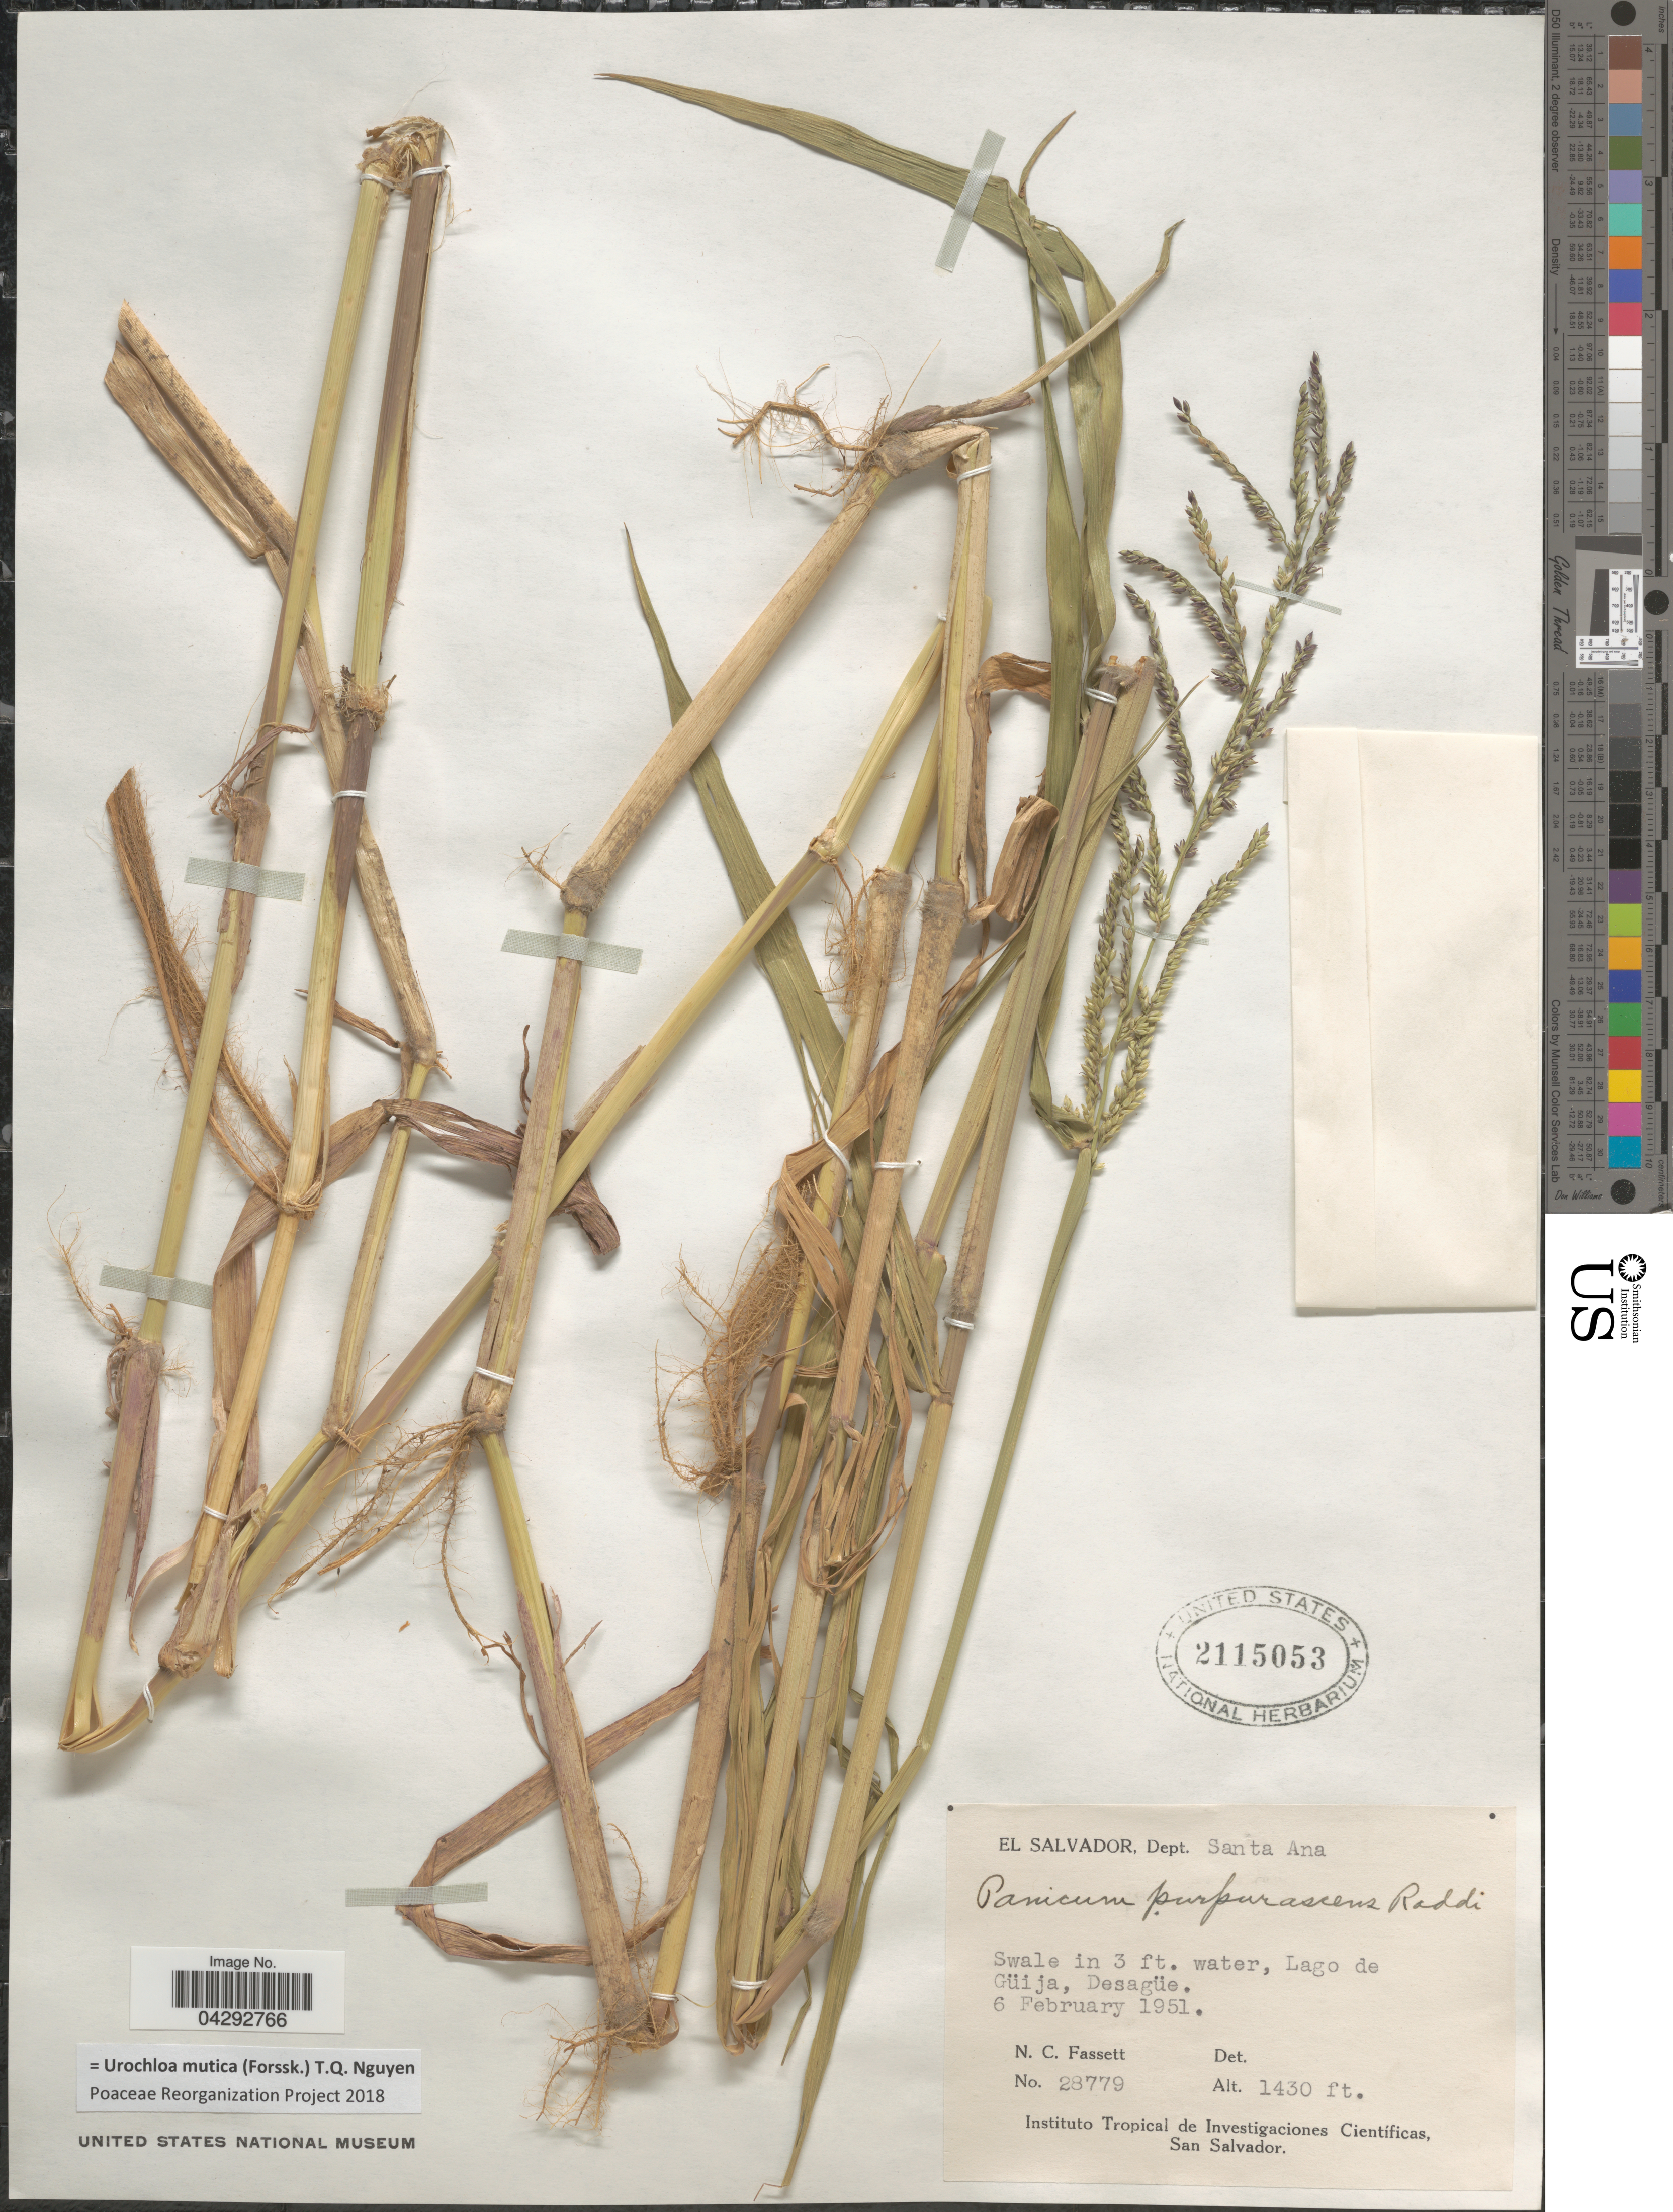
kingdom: Plantae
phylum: Tracheophyta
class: Liliopsida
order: Poales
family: Poaceae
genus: Urochloa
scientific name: Urochloa mutica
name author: (Forssk.) T.Q. Nguyen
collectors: N. C. Fassett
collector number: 28779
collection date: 1951-02-06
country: El Salvador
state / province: Santa Ana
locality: Dept. Santa Ana. Lago de Güija, Desagüe.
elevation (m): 436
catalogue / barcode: US 2115053